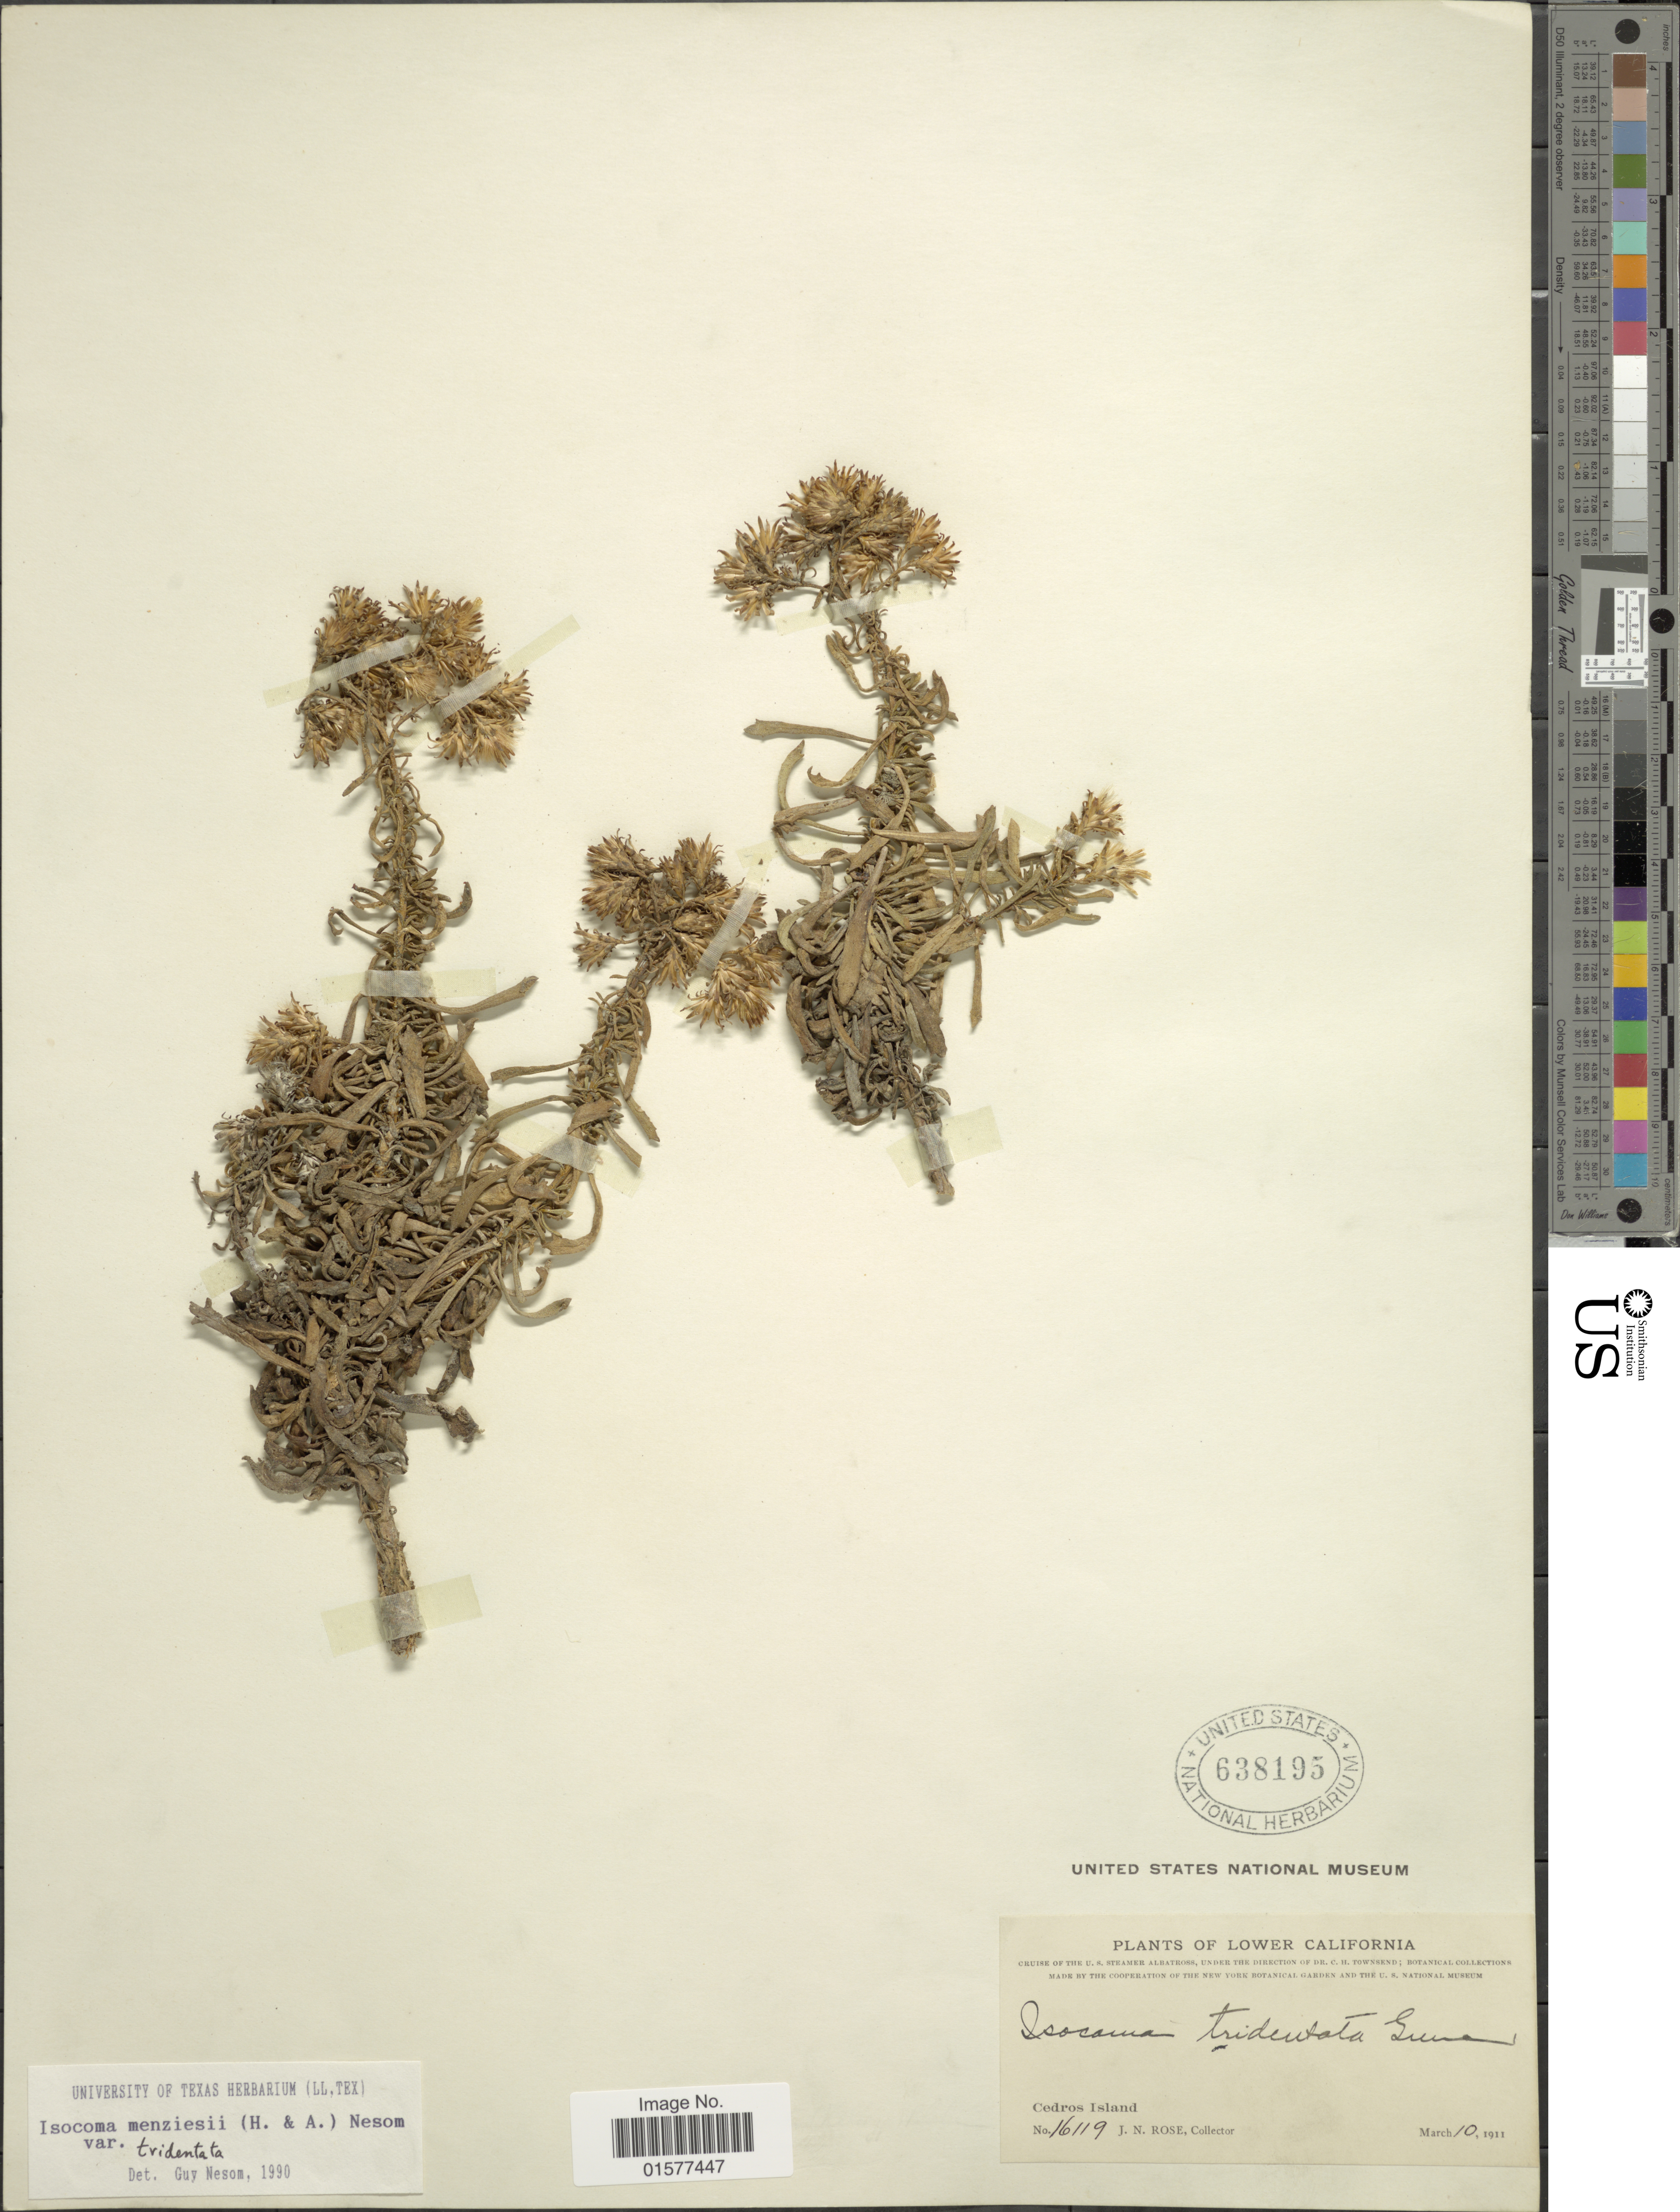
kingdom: Plantae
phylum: Tracheophyta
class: Magnoliopsida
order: Asterales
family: Asteraceae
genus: Isocoma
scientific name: Isocoma menziesii var. tridentata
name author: (Greene) G.L. Nesom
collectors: J. N. Rose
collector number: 16119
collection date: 1911-03-10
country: Mexico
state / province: Baja California Sur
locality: Lower California, Cedros Island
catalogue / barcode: US 638195